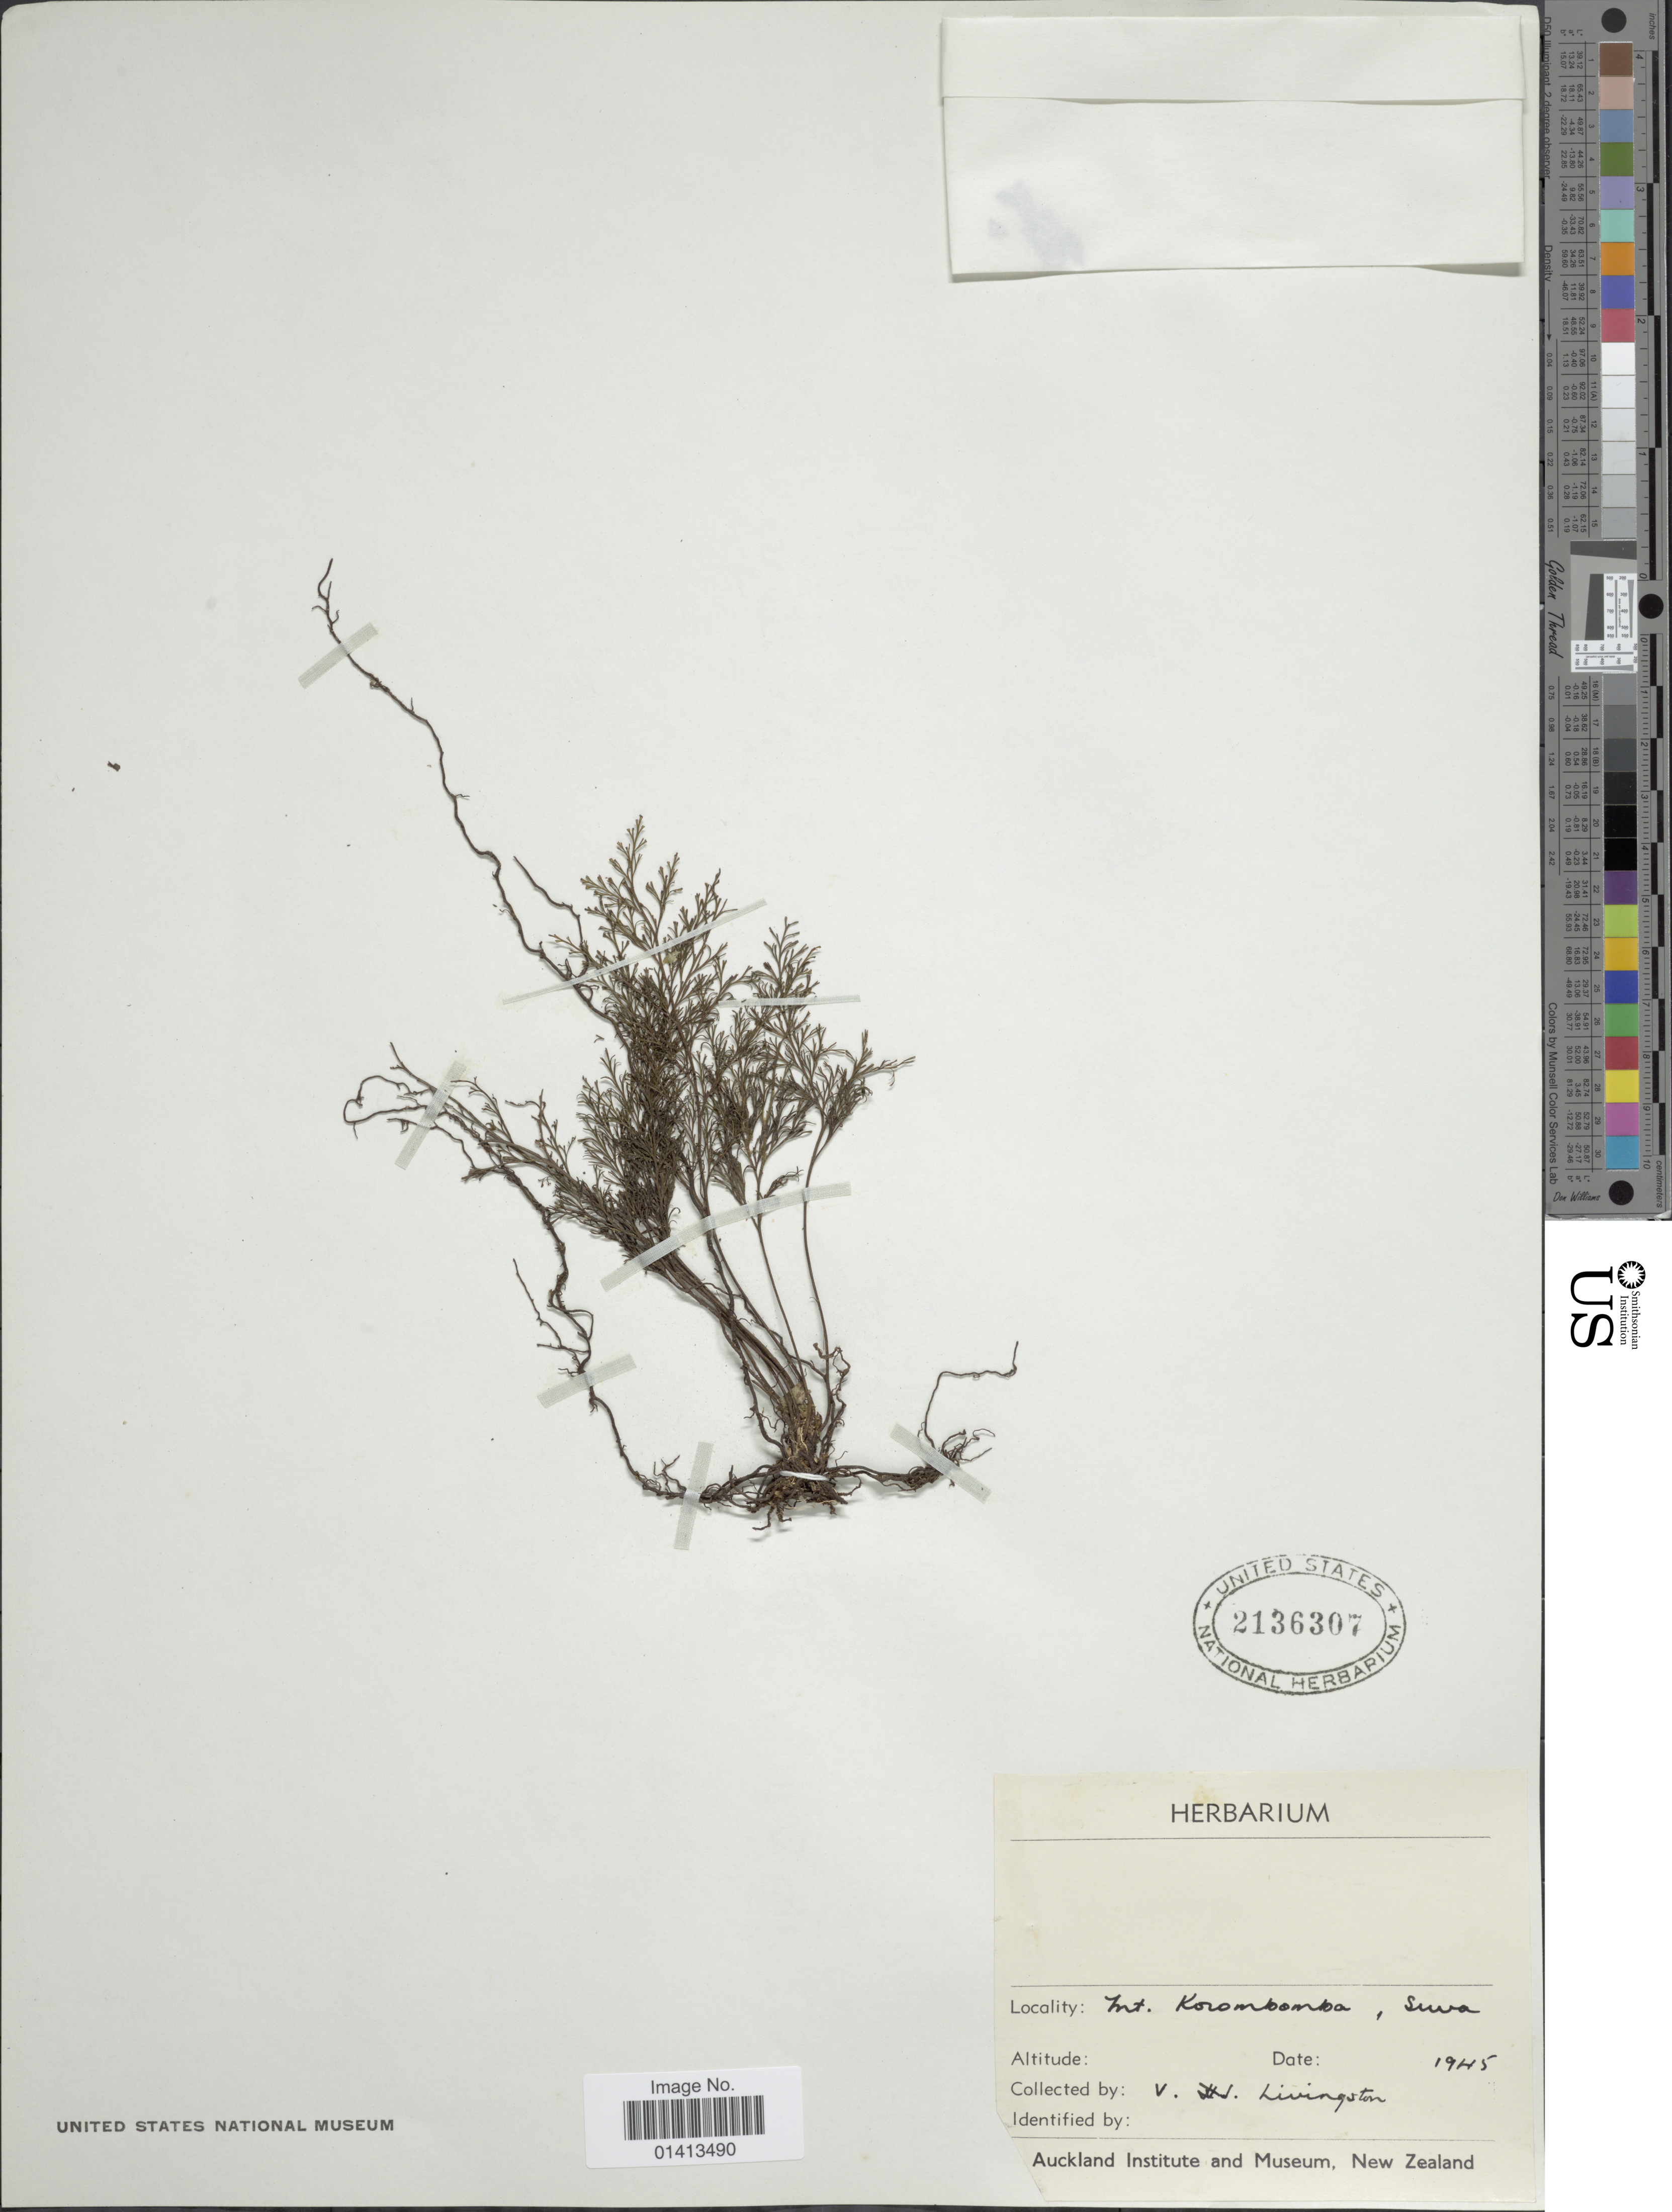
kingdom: Plantae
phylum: Tracheophyta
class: Polypodiopsida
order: Hymenophyllales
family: Hymenophyllaceae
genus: Crepidomanes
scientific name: Crepidomanes sp.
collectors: V. Livingston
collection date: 1945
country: Fiji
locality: Mt Korombomba [Korombamba], Suva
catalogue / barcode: US 2136307